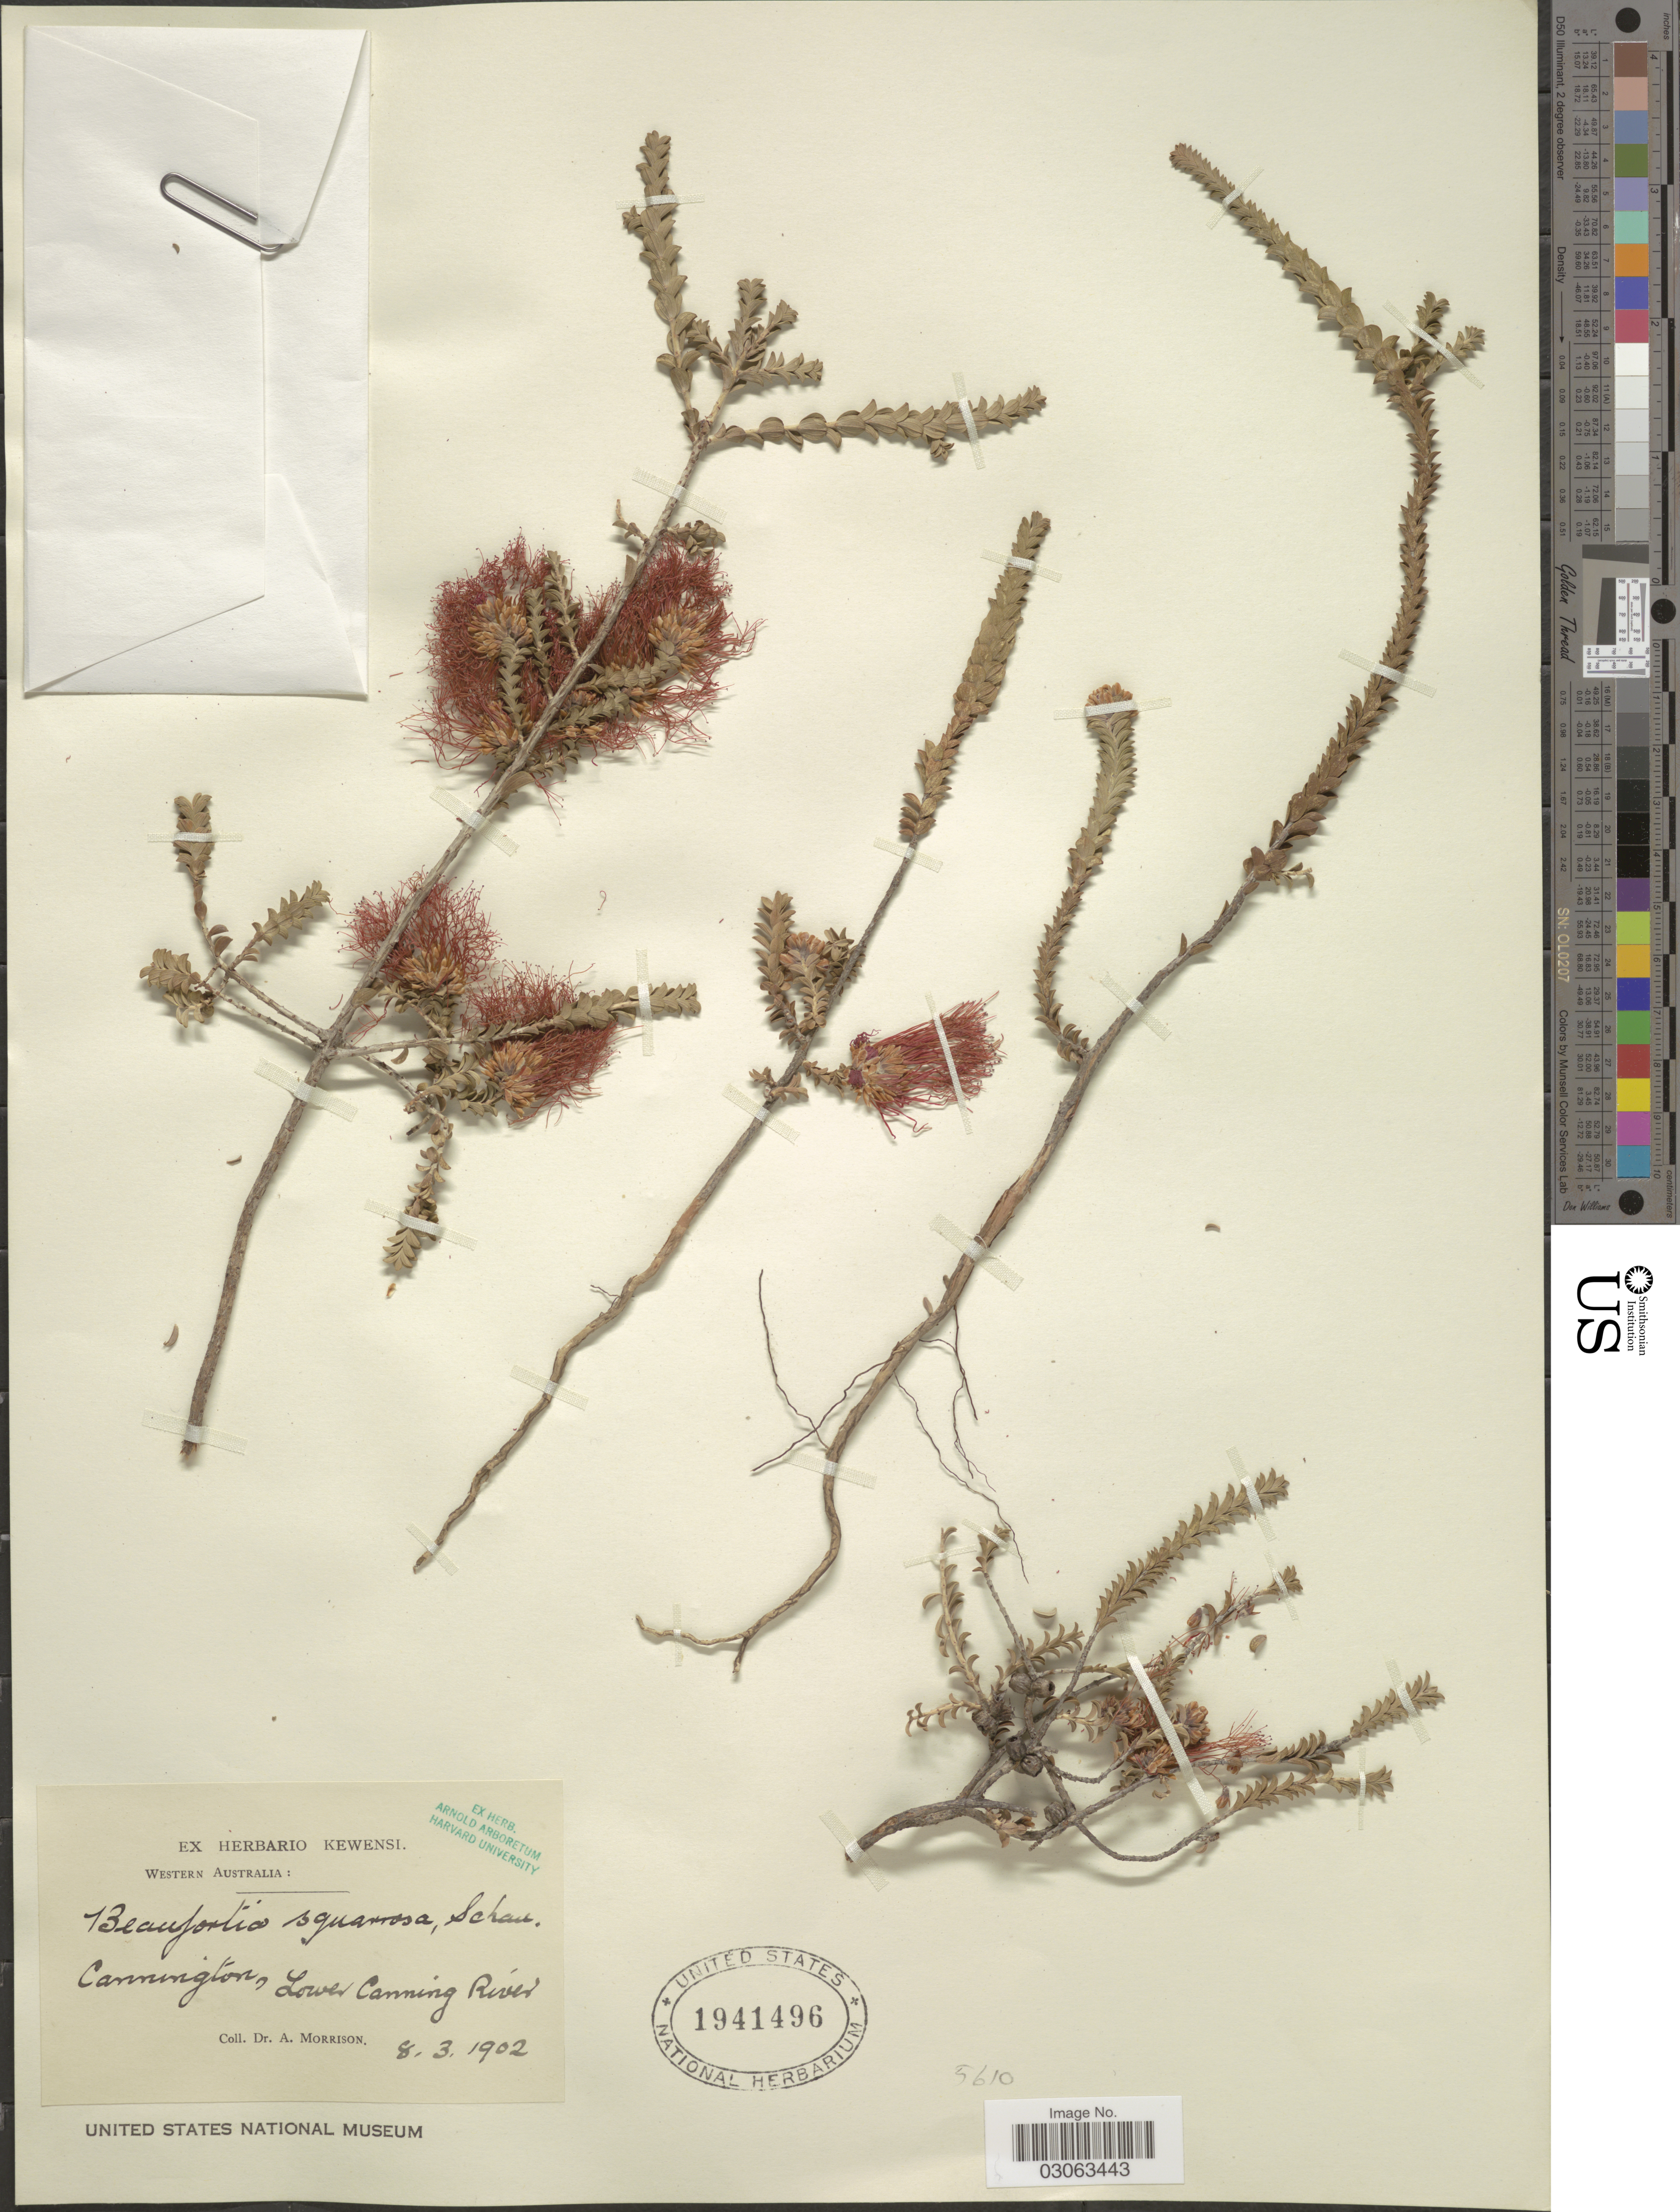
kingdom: Plantae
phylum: Tracheophyta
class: Magnoliopsida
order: Myrtales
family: Myrtaceae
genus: Beaufortia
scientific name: Beaufortia squarrosa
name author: S. Schauer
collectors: A. Morrison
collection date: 1902-03-08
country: Australia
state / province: Western Australia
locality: Cannington, Lower Canning River.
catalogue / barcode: US 1941496